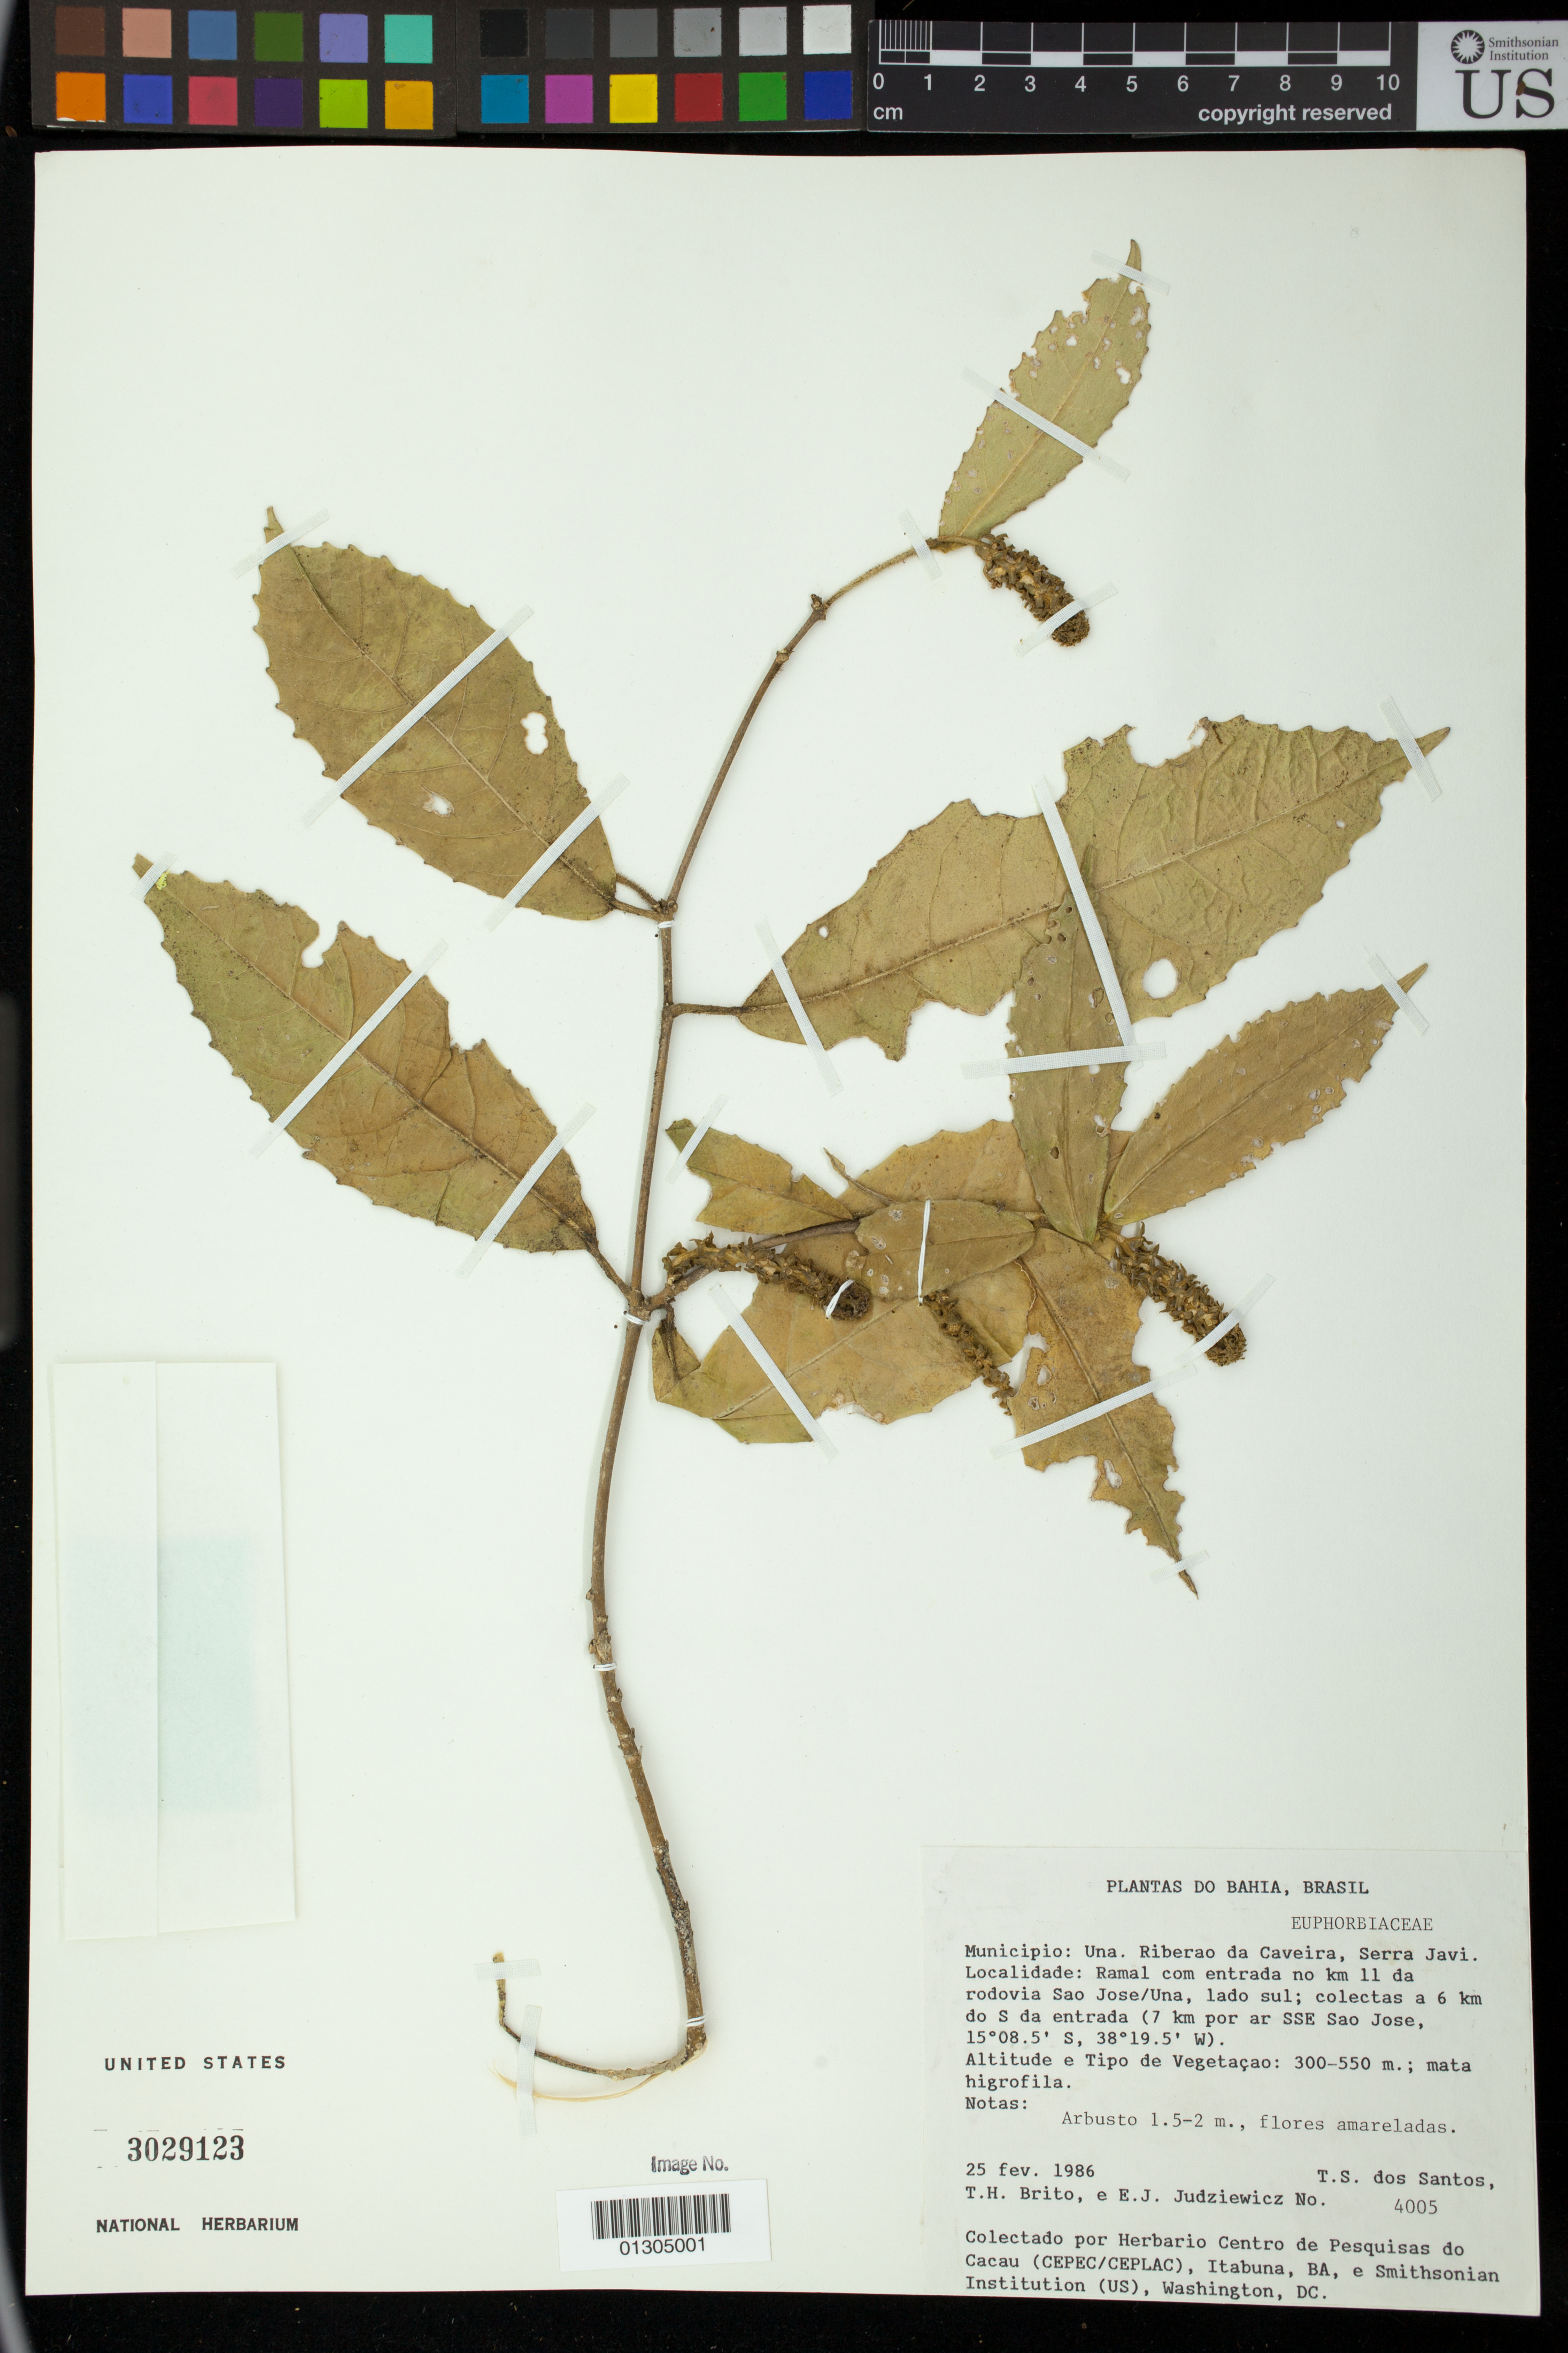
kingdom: Plantae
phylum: Tracheophyta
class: Magnoliopsida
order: Malpighiales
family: Euphorbiaceae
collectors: T. S. Santos, T. H. Brito & E. J. Judziewicz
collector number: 4005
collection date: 1986-02-25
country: Brazil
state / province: Bahia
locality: Muncipio: Una. Riberao da Caveira, Serra Javi.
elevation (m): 300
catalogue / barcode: US 3029123